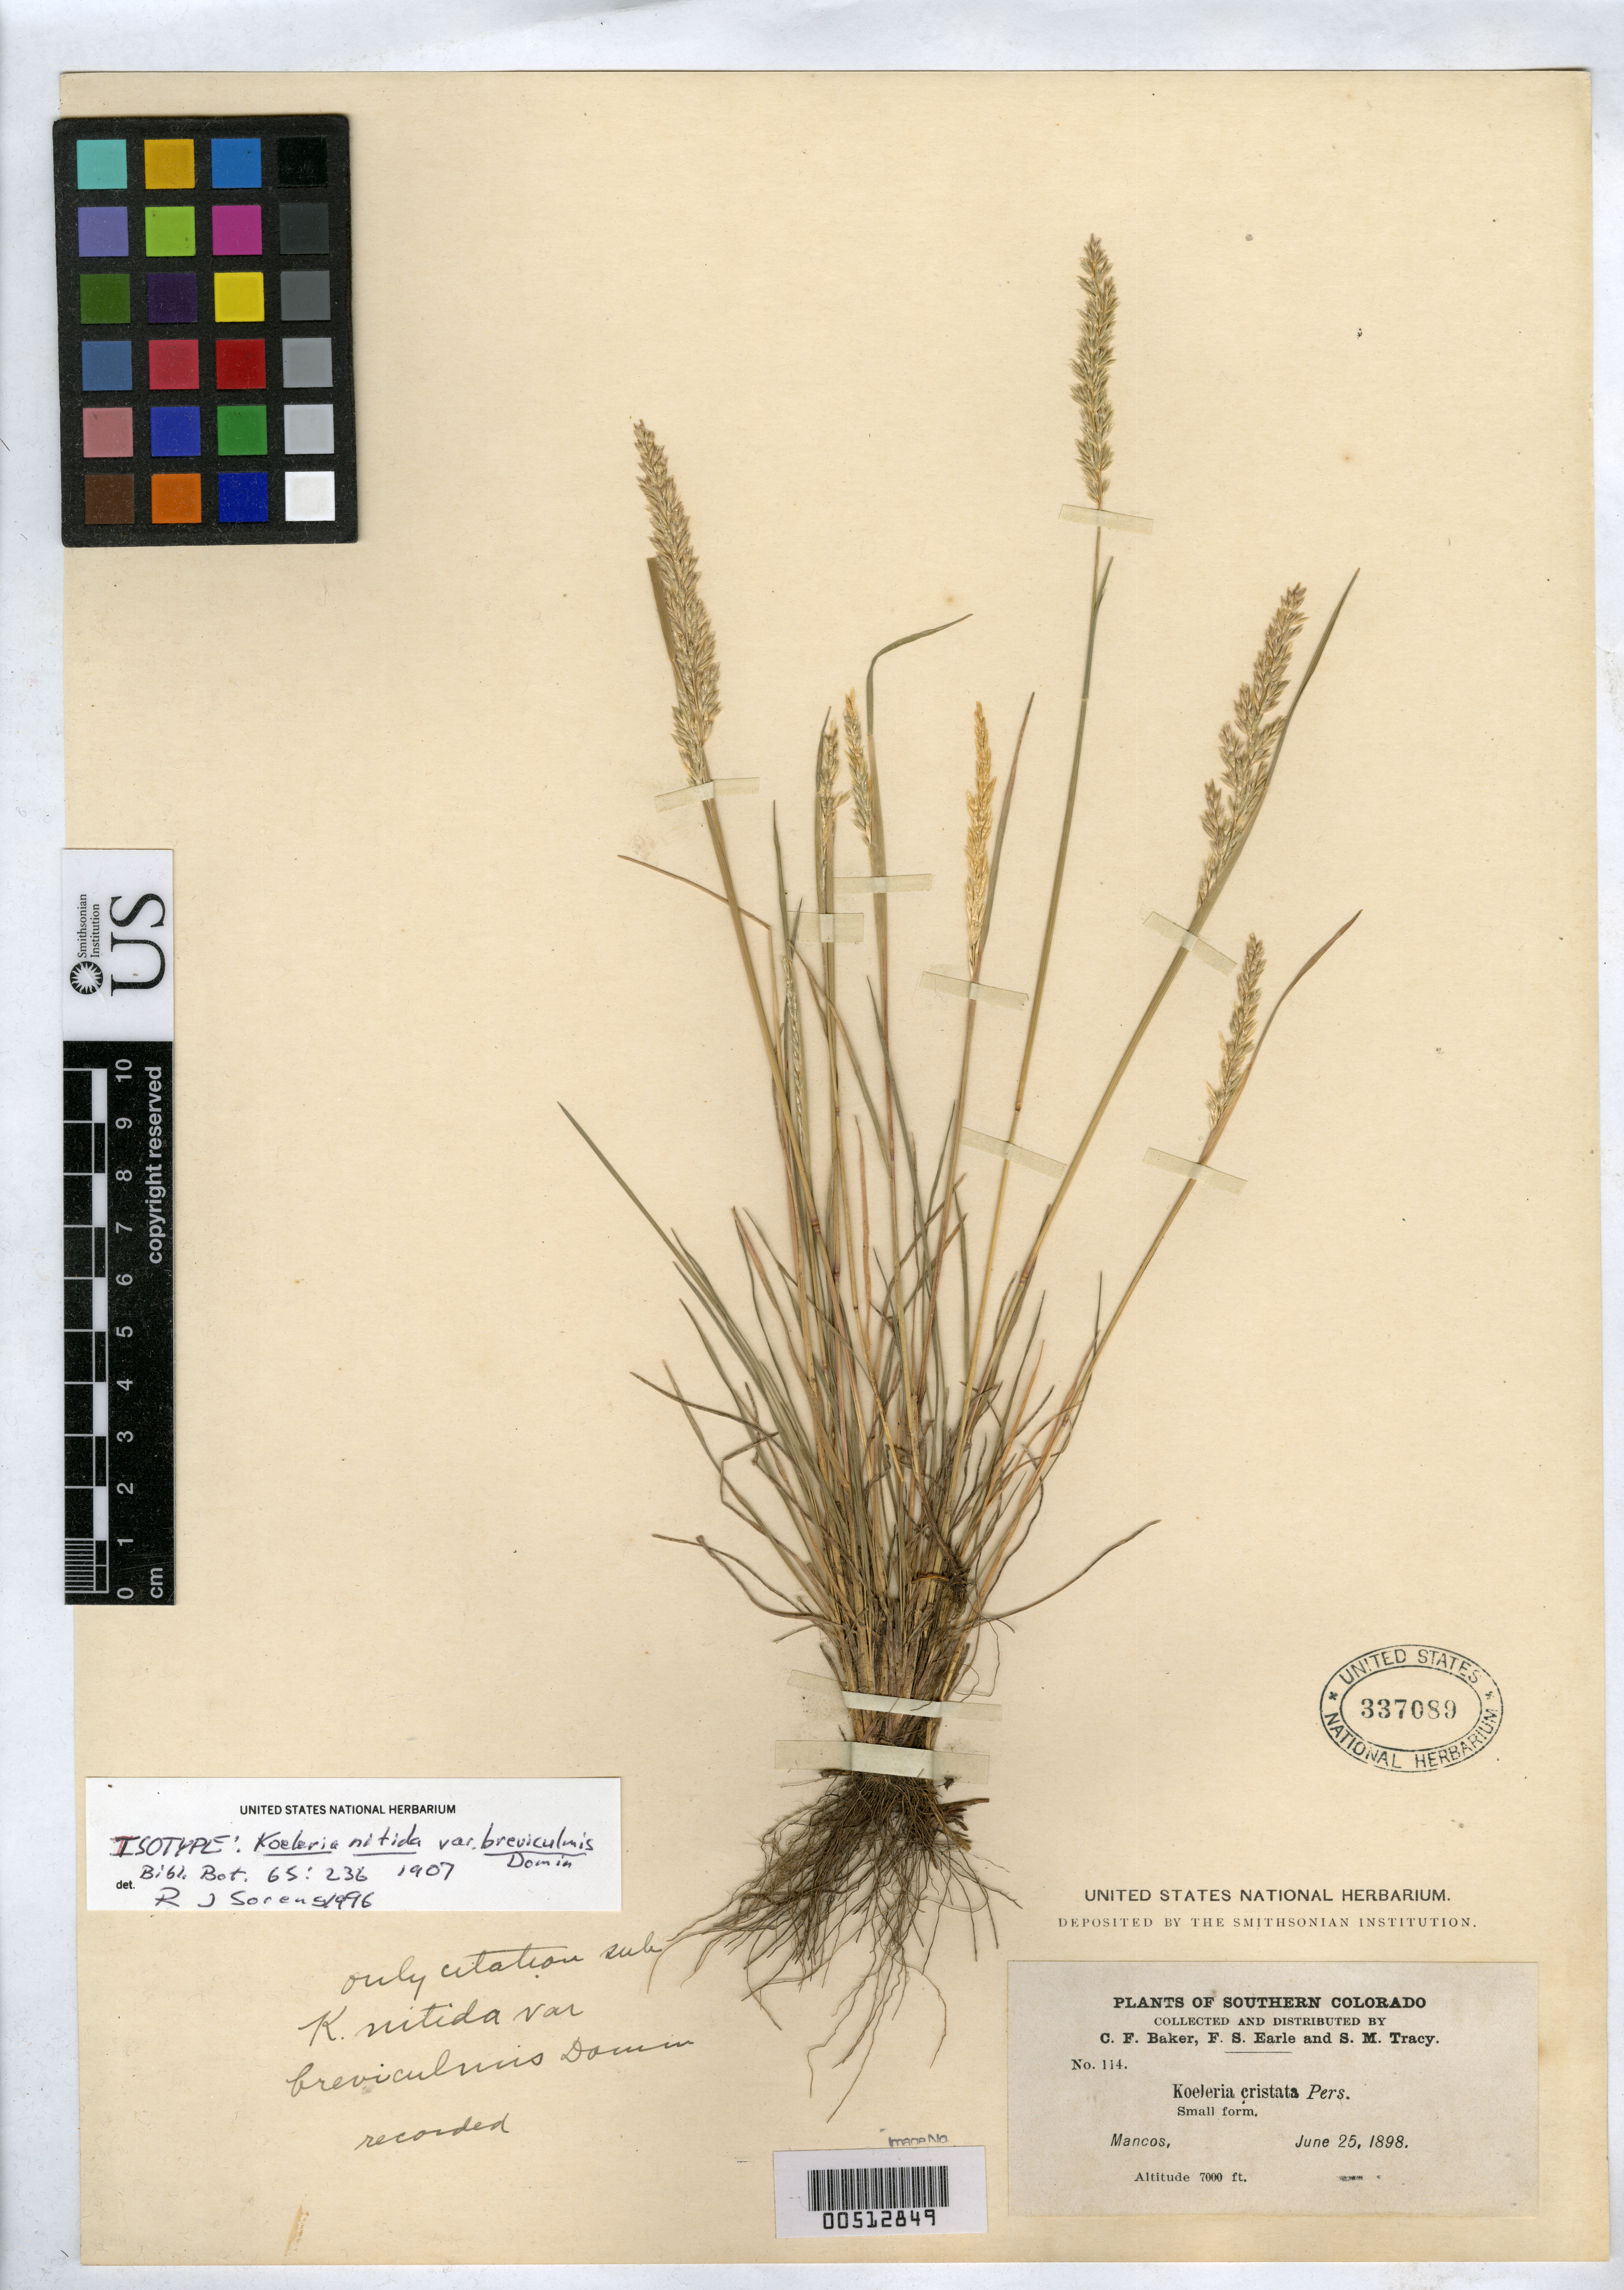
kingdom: Plantae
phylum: Tracheophyta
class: Liliopsida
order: Poales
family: Poaceae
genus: Koeleria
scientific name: Koeleria gracilis var. breviculmis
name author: Domin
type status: Isotype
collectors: C. F. Baker, F. S. Earle & S. M. Tracy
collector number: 114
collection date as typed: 25 Jun 1898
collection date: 1898-06-25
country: United States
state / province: Colorado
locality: Mancos.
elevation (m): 2134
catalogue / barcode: US 337089